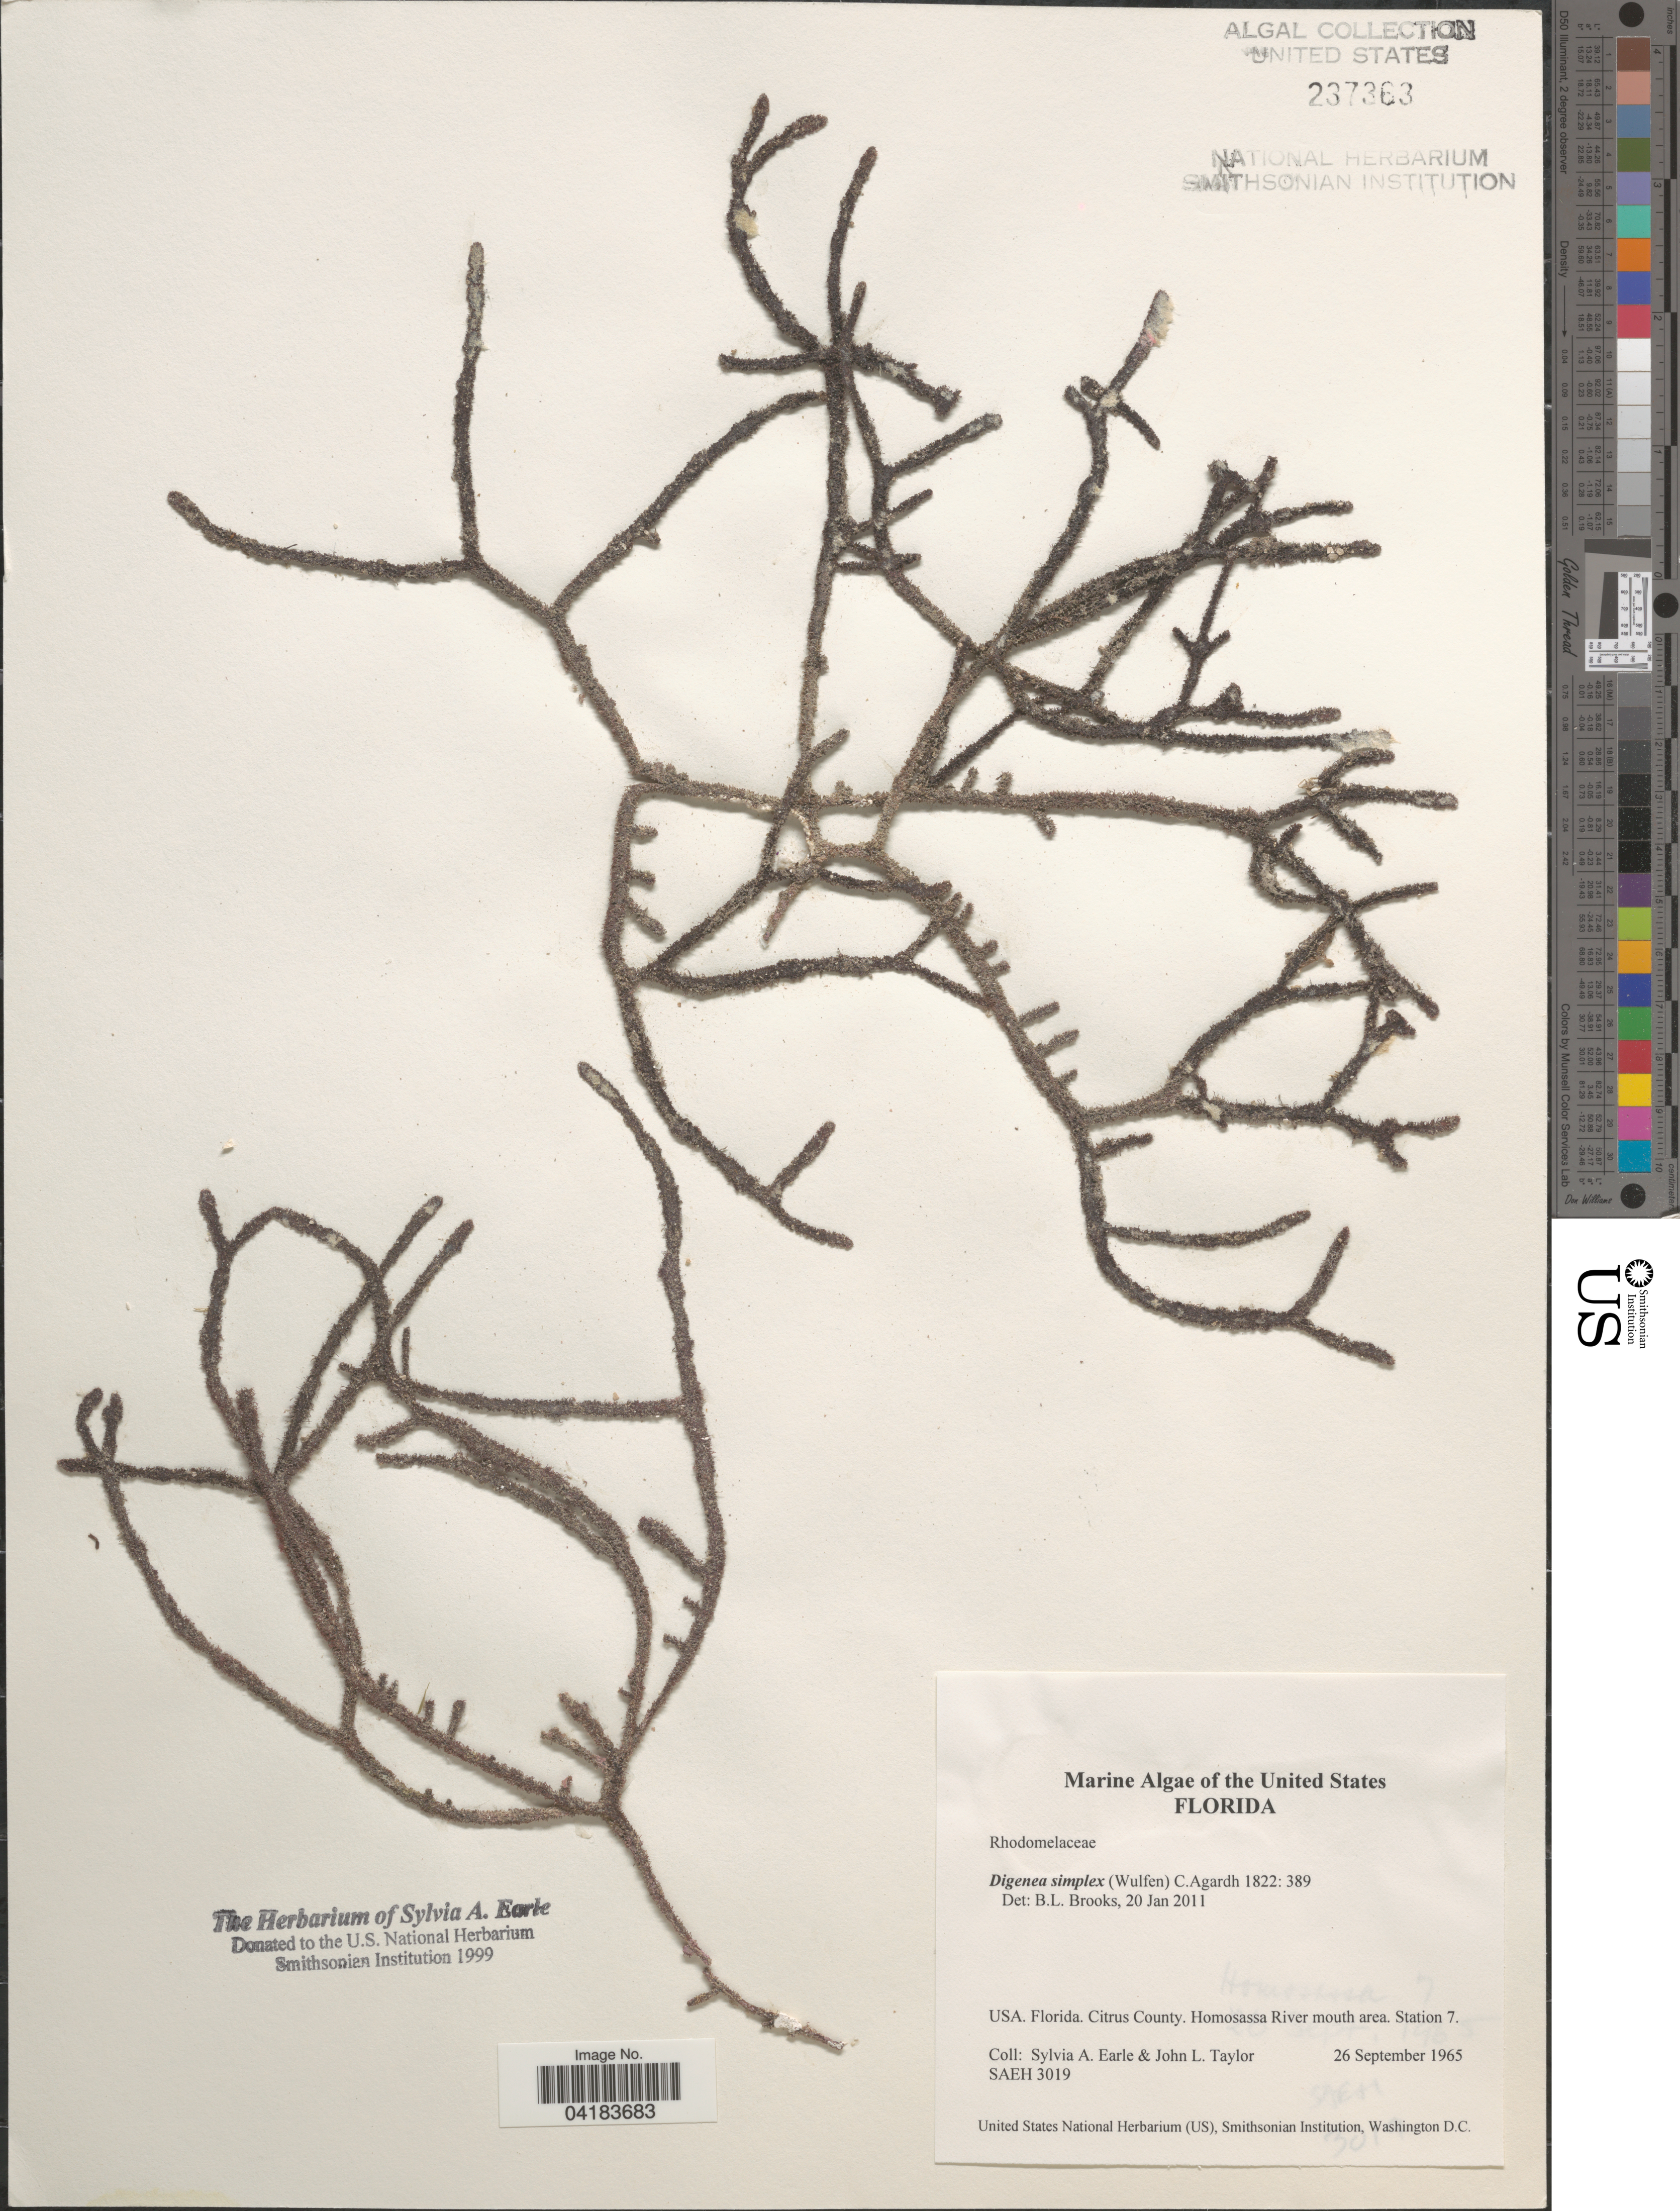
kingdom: Plantae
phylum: Rhodophyta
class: Florideophyceae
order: Ceramiales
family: Rhodomelaceae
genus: Digenea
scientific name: Digenea simplex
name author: (Wulfen) C. Agardh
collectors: S. A. Earle & J. L. Taylor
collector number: SAEH3019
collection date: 1965-09-26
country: United States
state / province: Florida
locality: Citrus County. Homosassa River mouth area. Station 7.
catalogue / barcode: US 237363